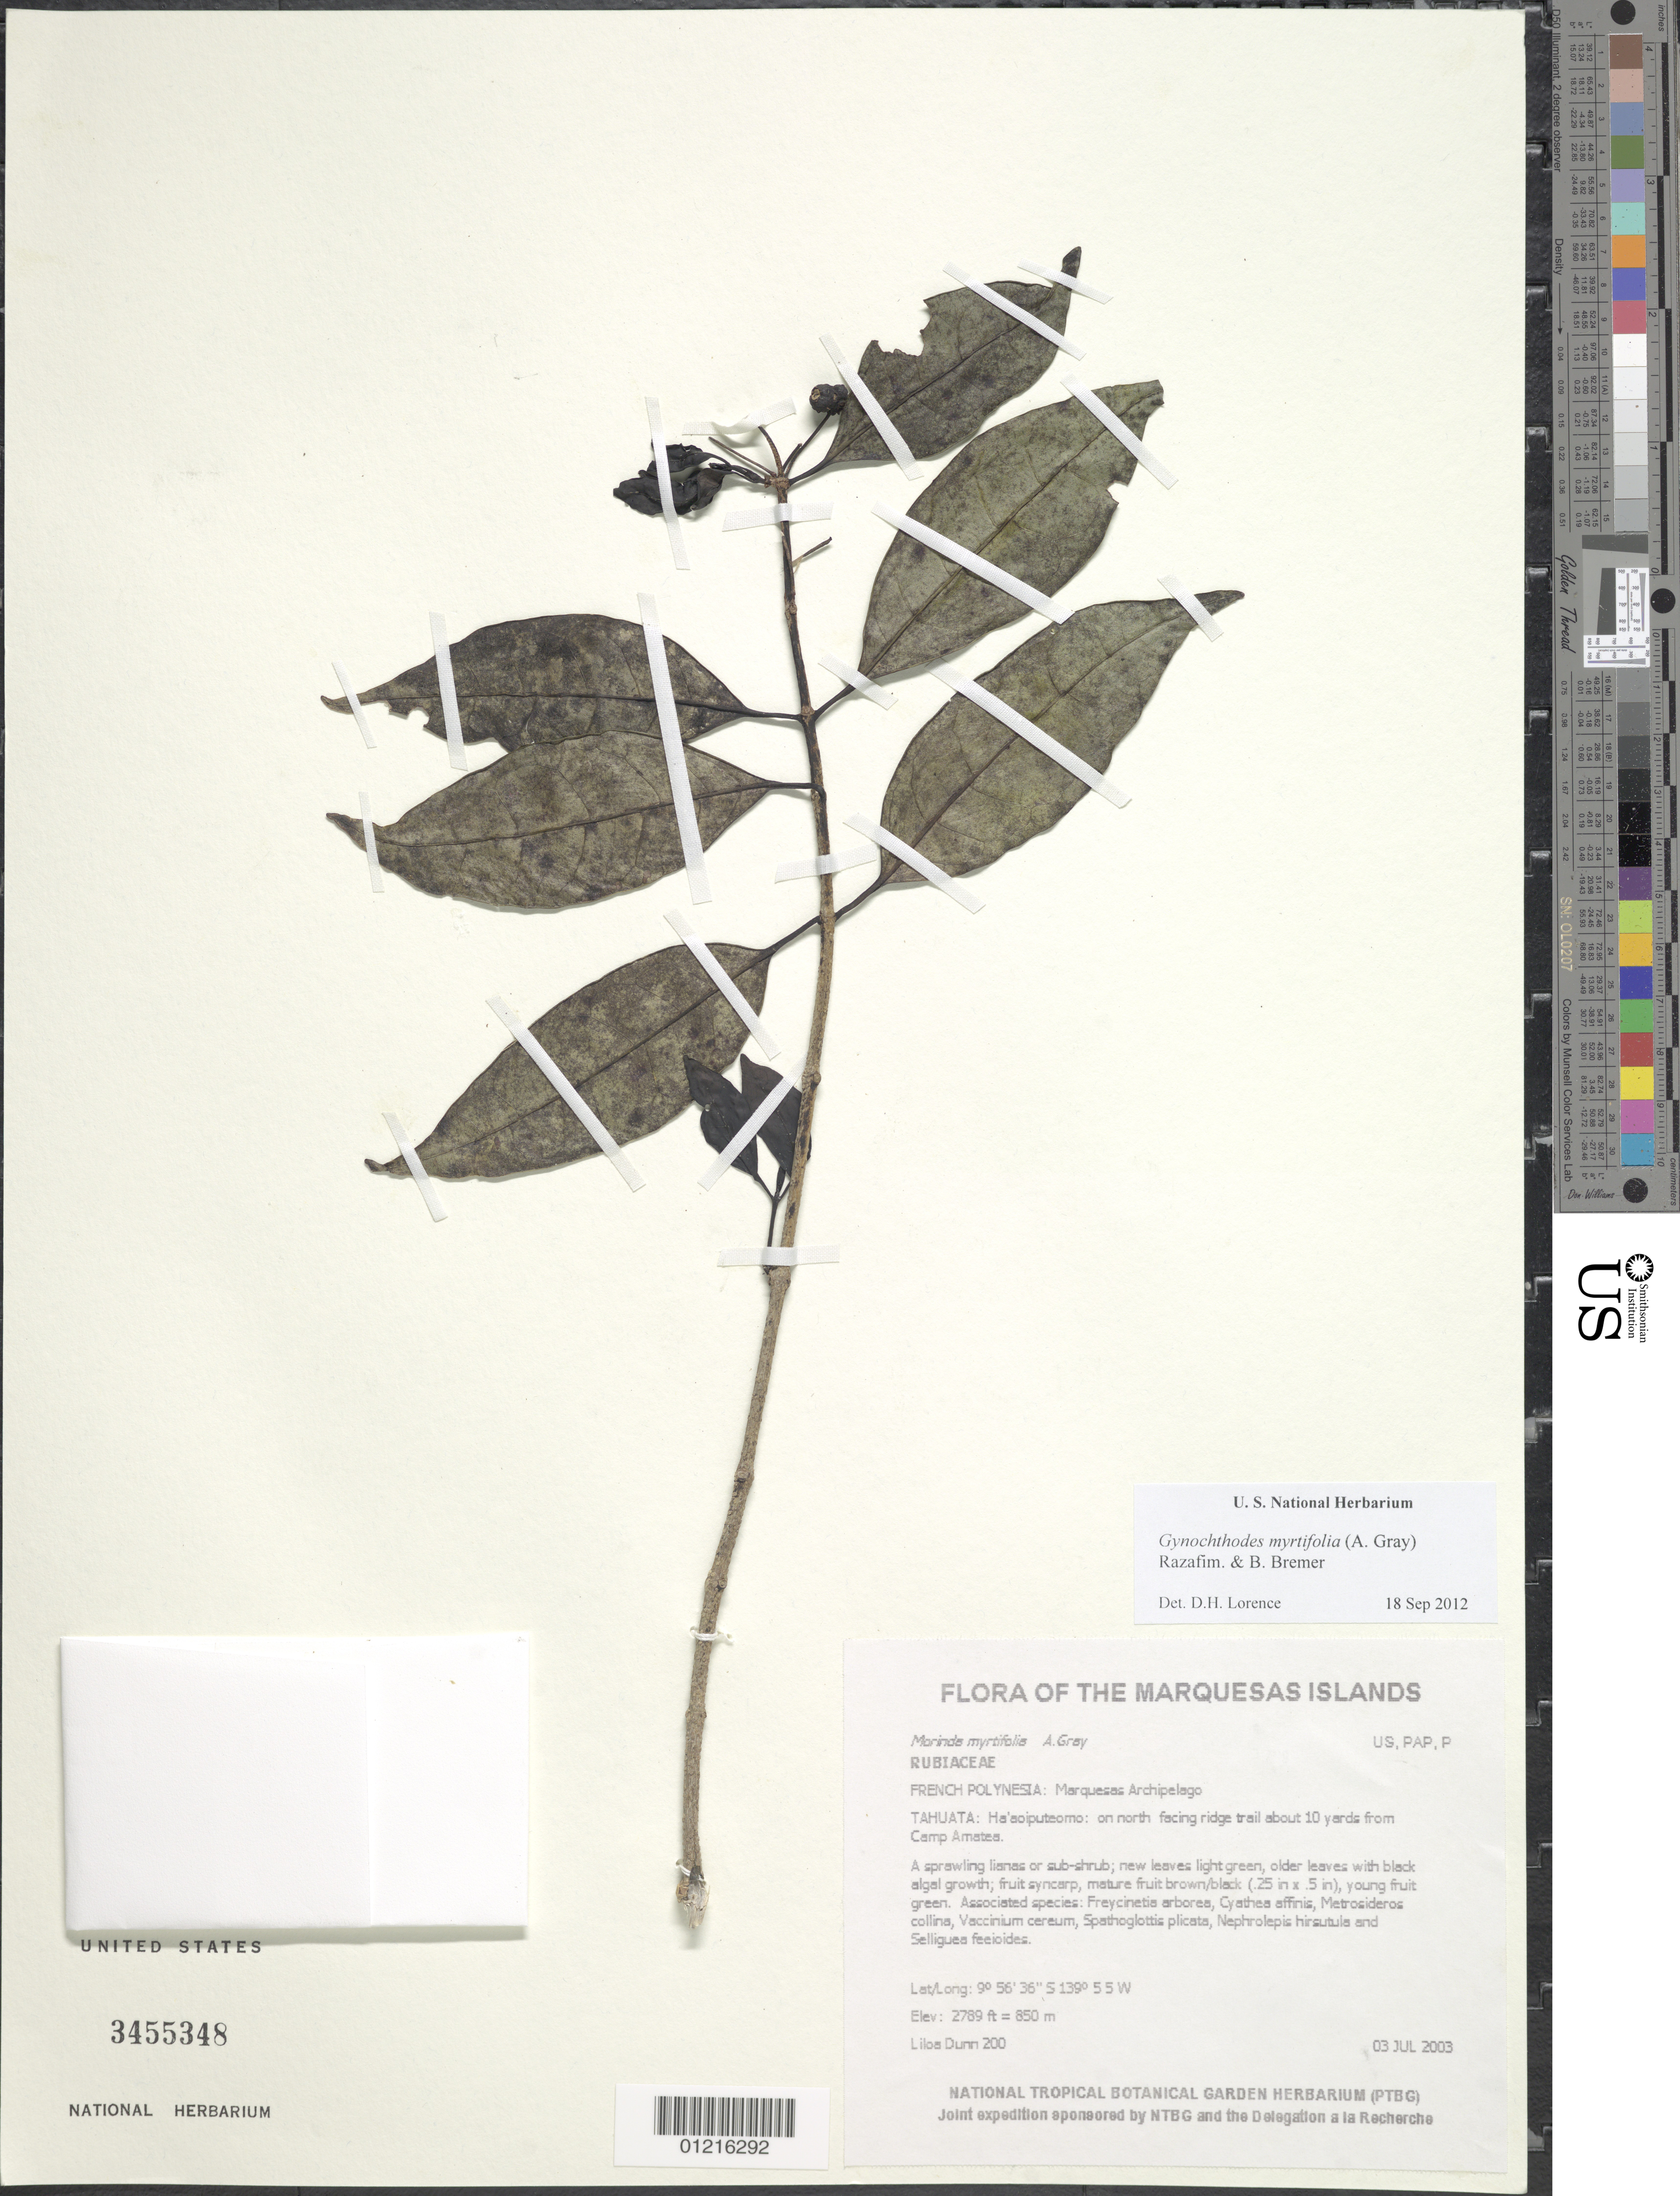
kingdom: Plantae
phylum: Tracheophyta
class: Magnoliopsida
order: Gentianales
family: Rubiaceae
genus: Gynochthodes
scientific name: Gynochthodes myrtifolia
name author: (A. Gray) Razafim. & B. Bremer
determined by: Lorence, David H., (PTBG), National Tropical Botanical Garden (UNITED STATES)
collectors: L. Dunn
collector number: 200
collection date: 2003-07-03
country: French Polynesia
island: Tahuata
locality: Ha'aoiputeomo: on north facing ridge trail about 10 yards from Camp Amatea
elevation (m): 850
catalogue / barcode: US 3455348